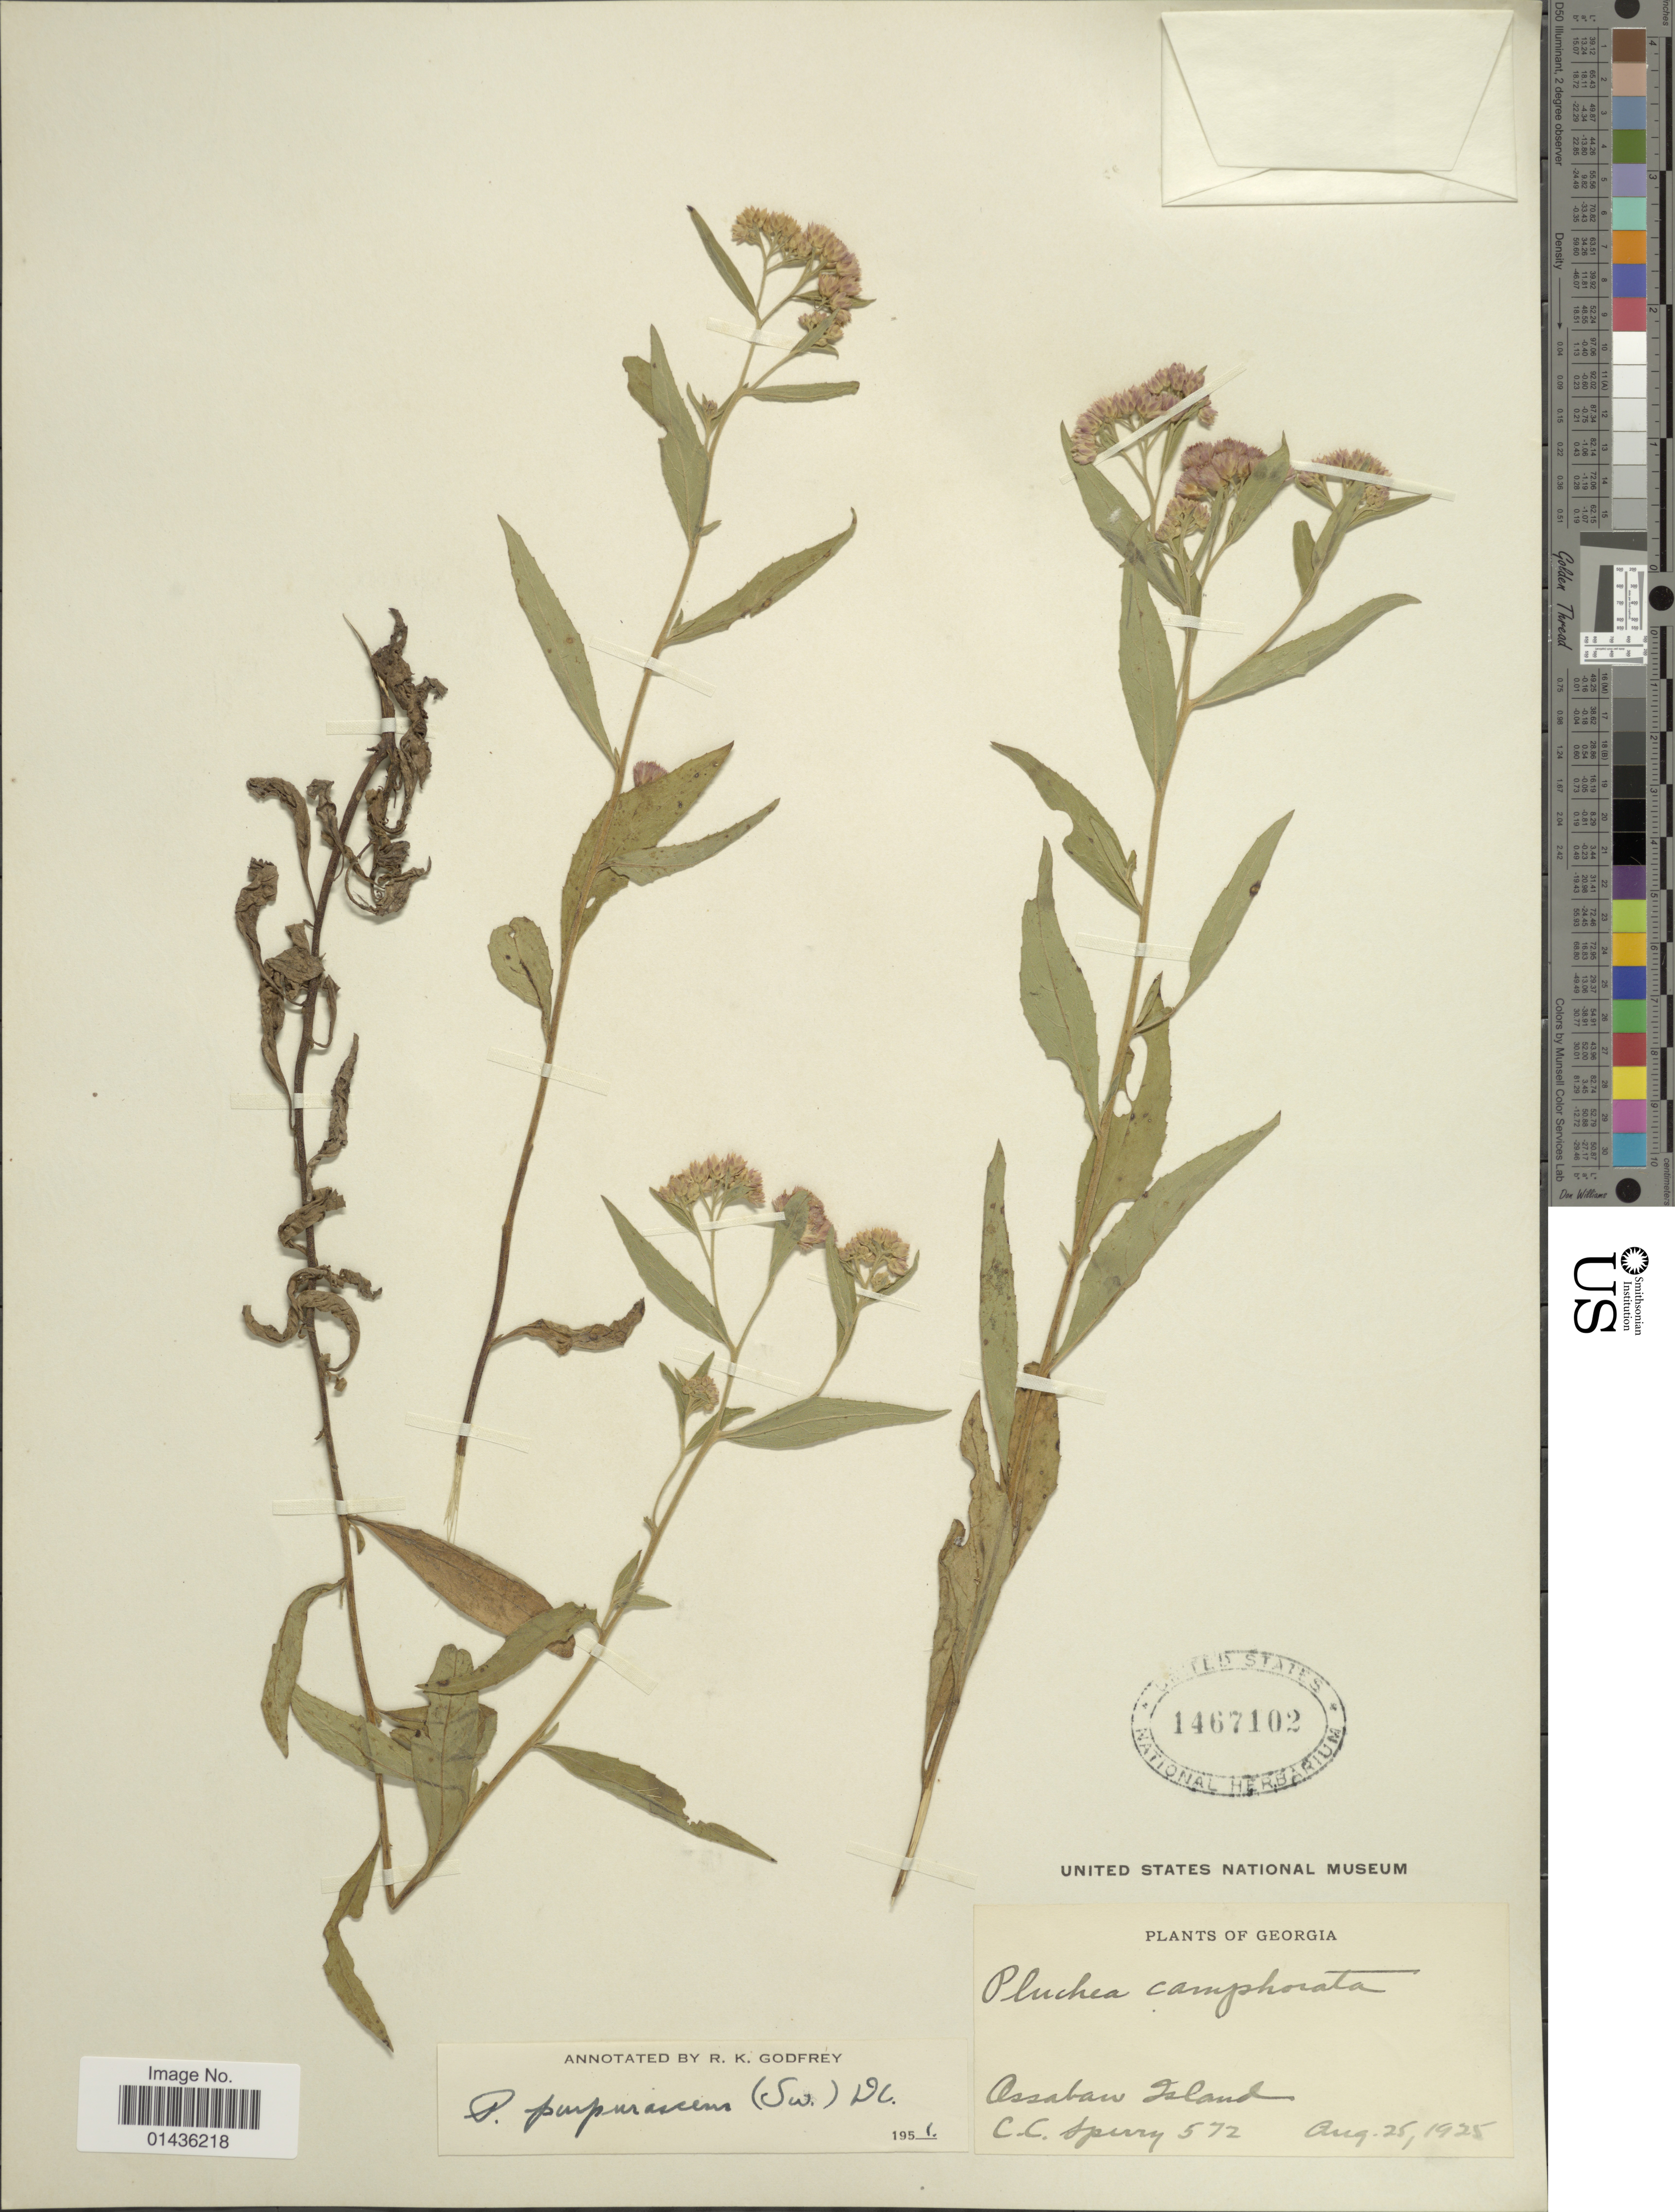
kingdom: Plantae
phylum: Tracheophyta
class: Magnoliopsida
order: Asterales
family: Asteraceae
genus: Pluchea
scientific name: Pluchea odorata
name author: (L.) Cass.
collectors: C. C. Sperry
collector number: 572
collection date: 1925-08-25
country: United States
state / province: Georgia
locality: Ossabaw Island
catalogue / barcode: US 1467102